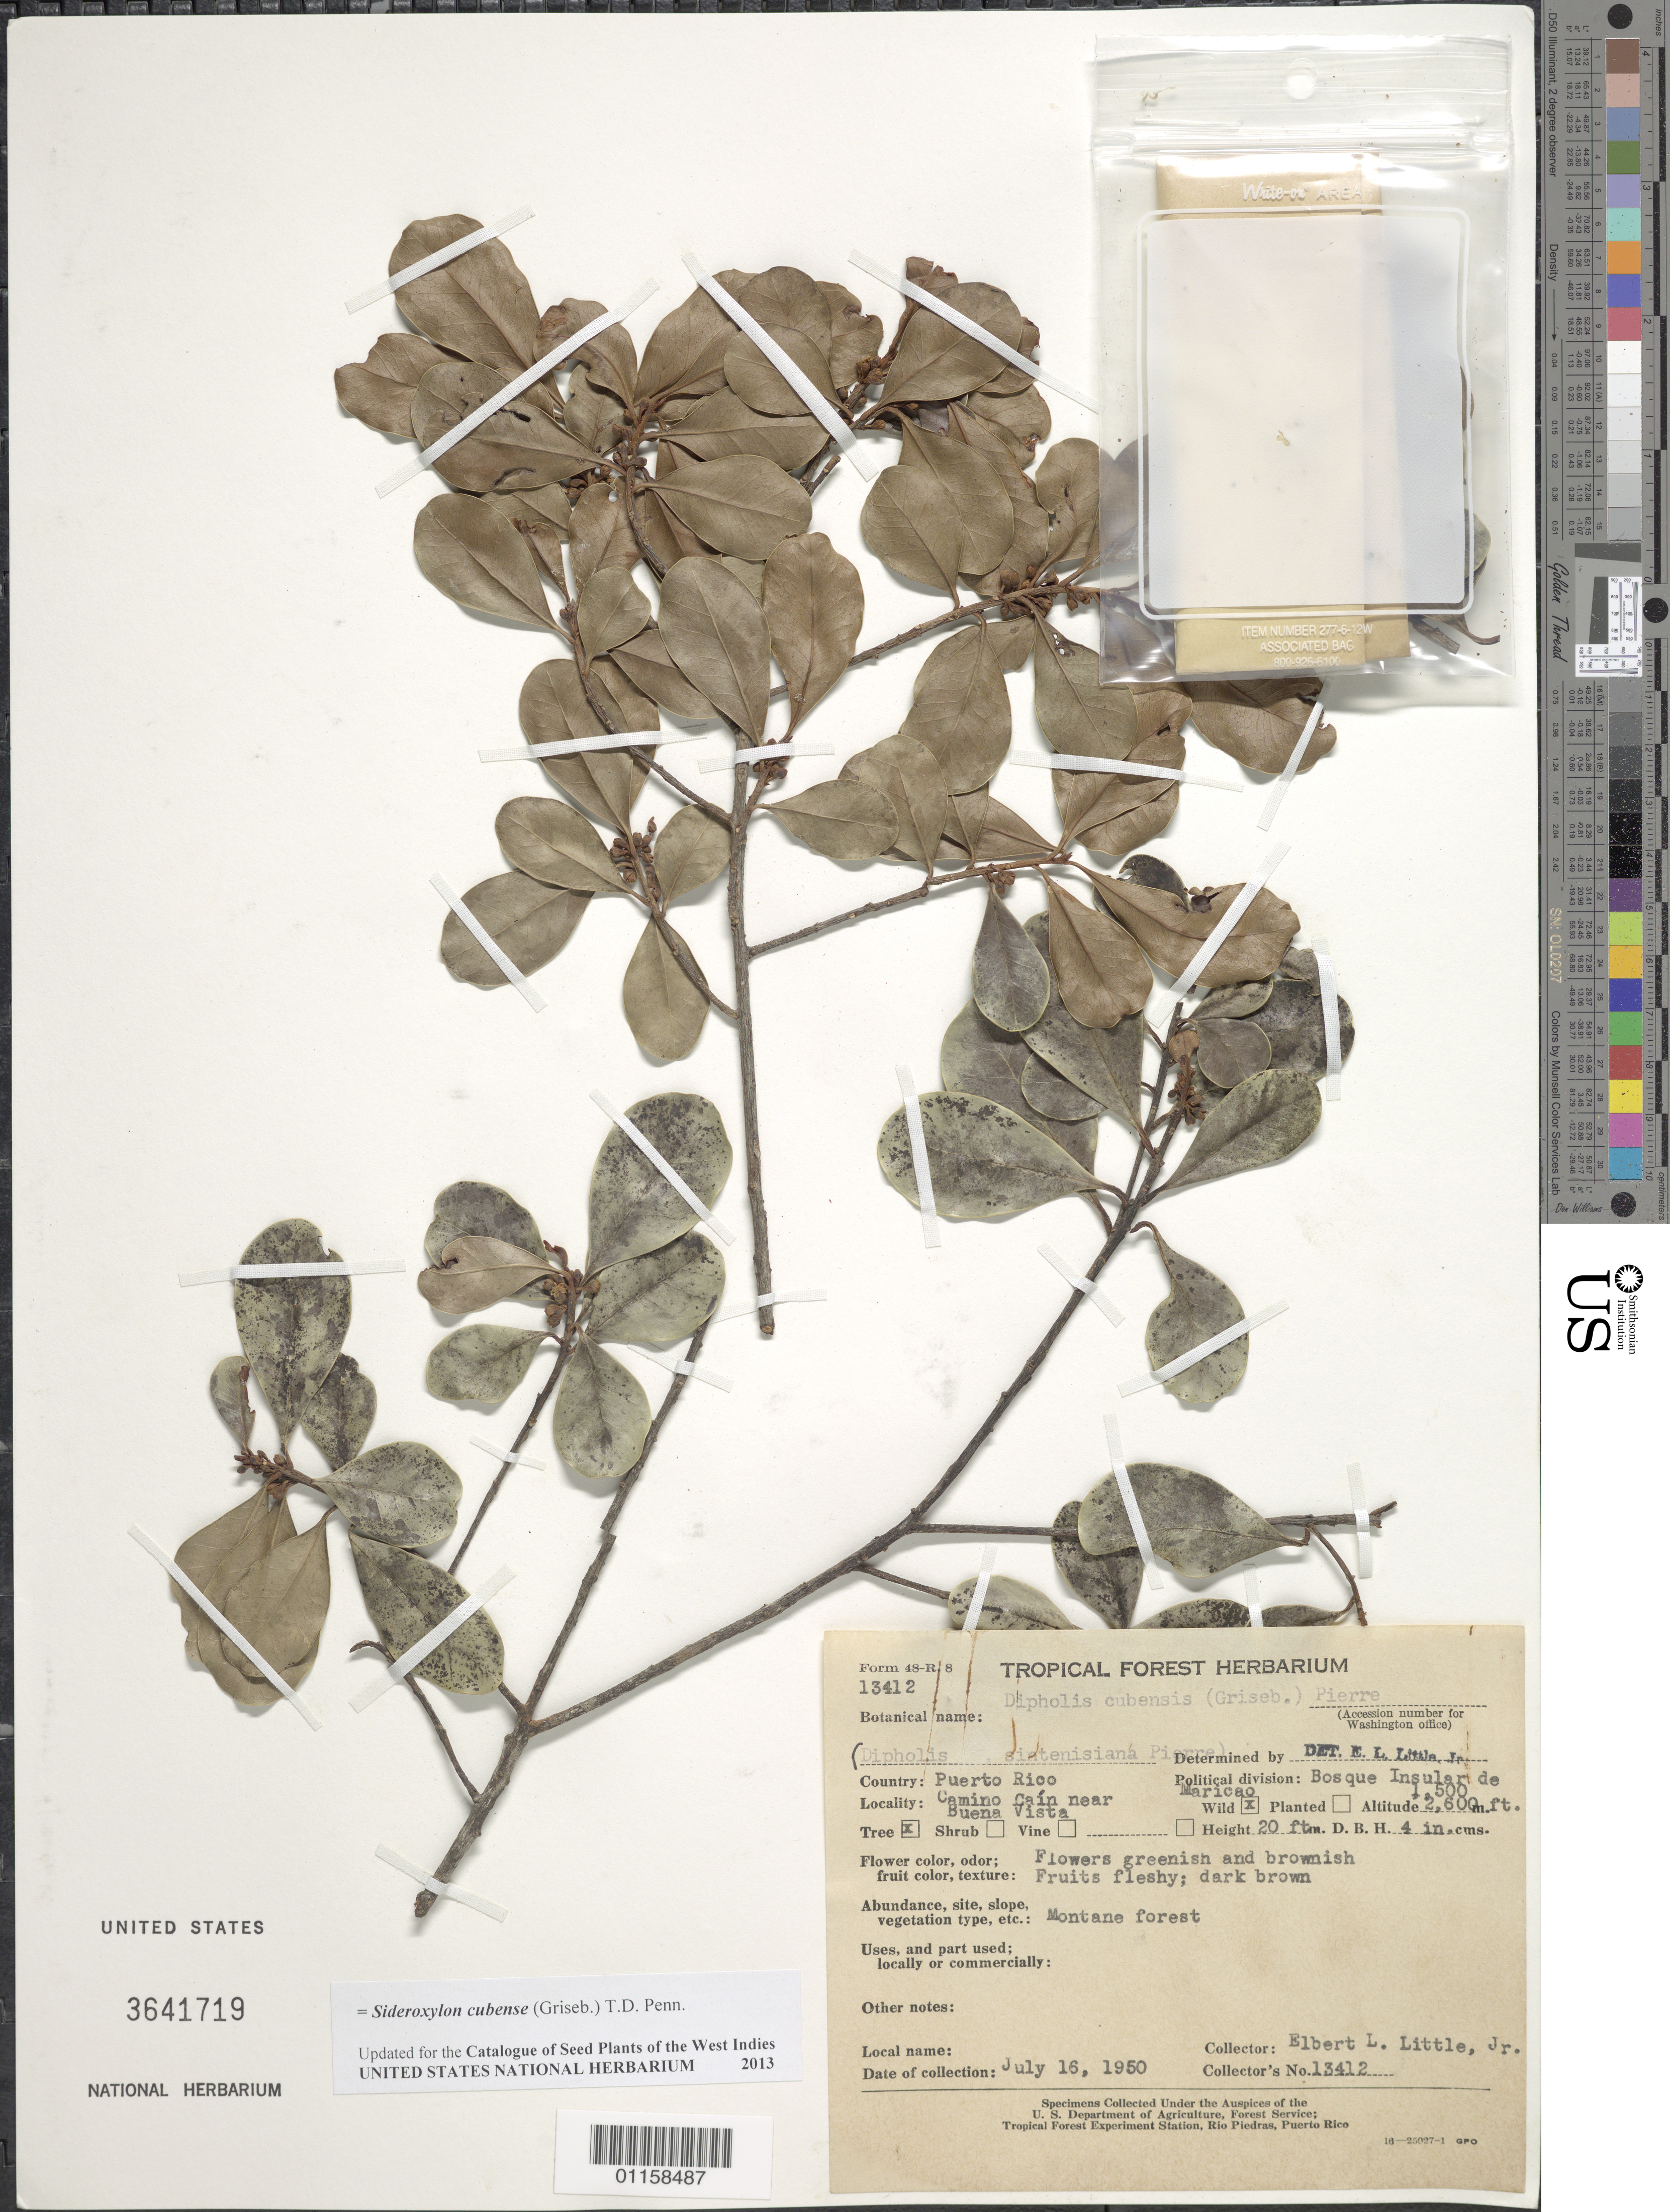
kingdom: Plantae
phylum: Tracheophyta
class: Magnoliopsida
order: Ericales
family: Sapotaceae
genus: Sideroxylon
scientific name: Sideroxylon cubense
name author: (Griseb.) T.D. Penn.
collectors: E. L. Little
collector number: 13412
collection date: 1950-07-16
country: Puerto Rico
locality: Bosque Insular de Maricao; Camino Caín, near Buena Vista.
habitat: Montane forest.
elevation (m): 457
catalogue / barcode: US 3641719